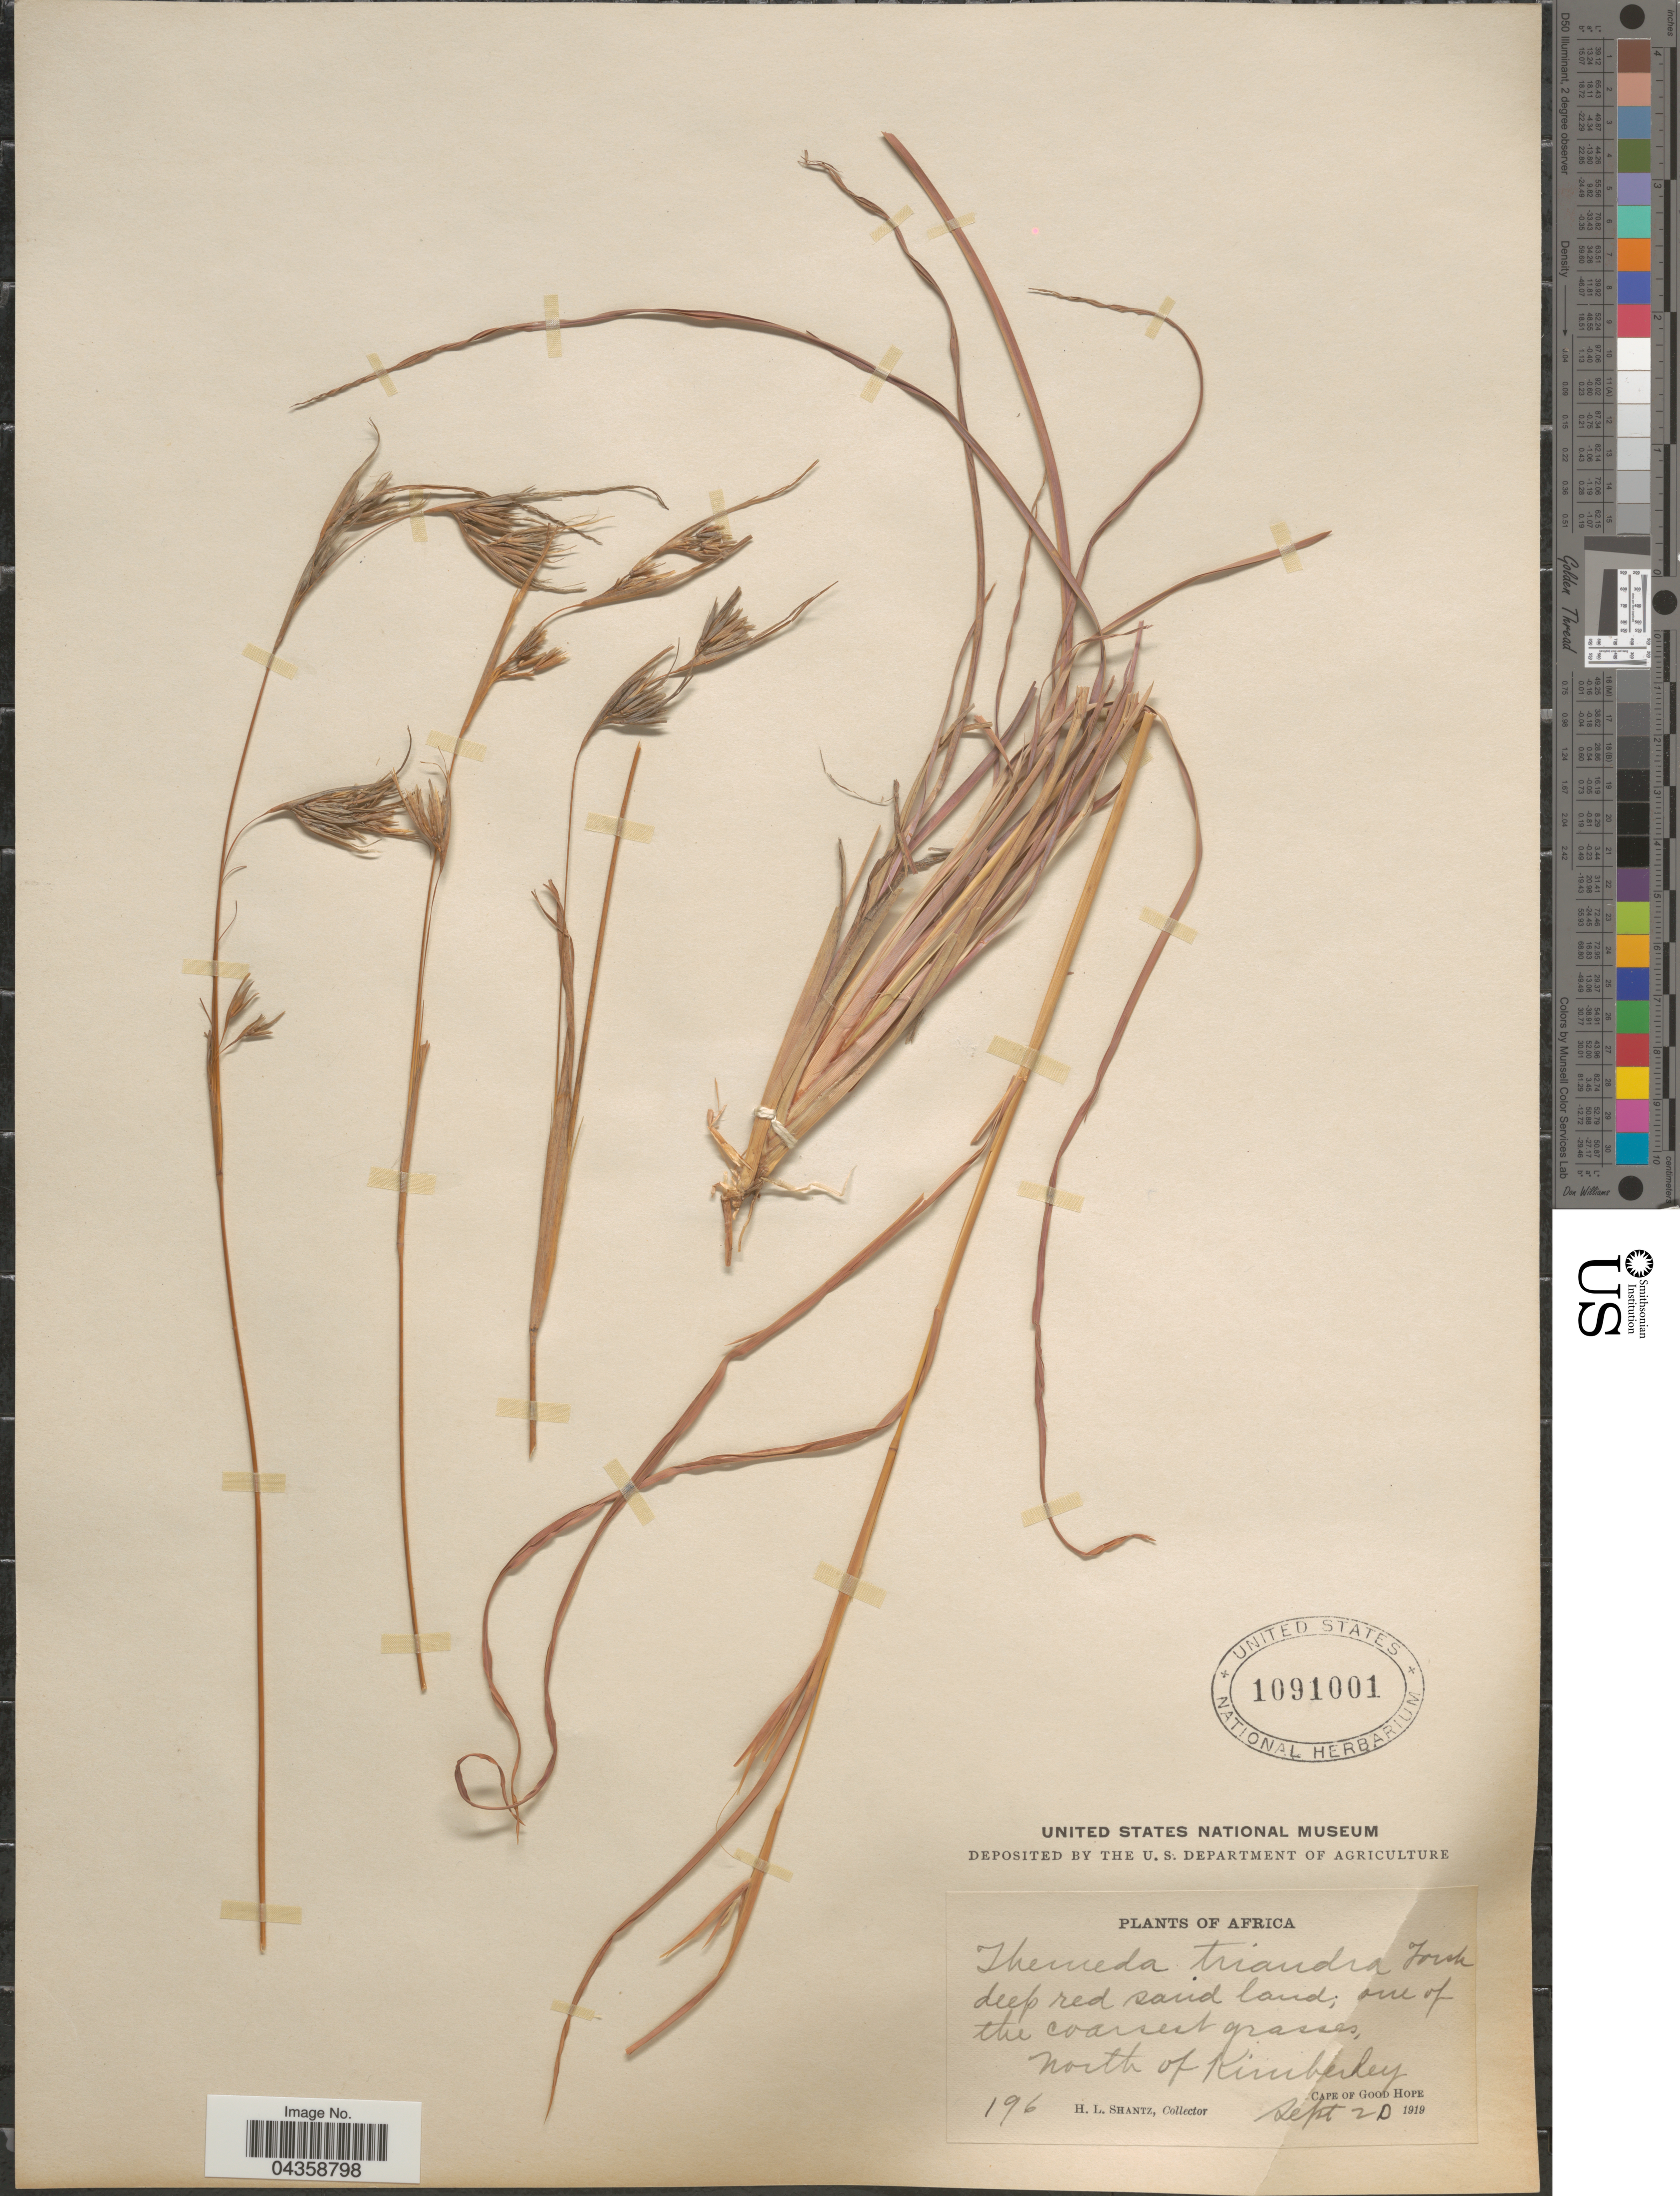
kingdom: Plantae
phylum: Tracheophyta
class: Liliopsida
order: Poales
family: Poaceae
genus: Themeda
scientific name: Themeda triandra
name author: Forssk.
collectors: H. Shantz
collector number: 196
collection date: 1919-09-20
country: South Africa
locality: Africa. North of Kimberley. Cape of Good Hope.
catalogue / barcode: US 1091001